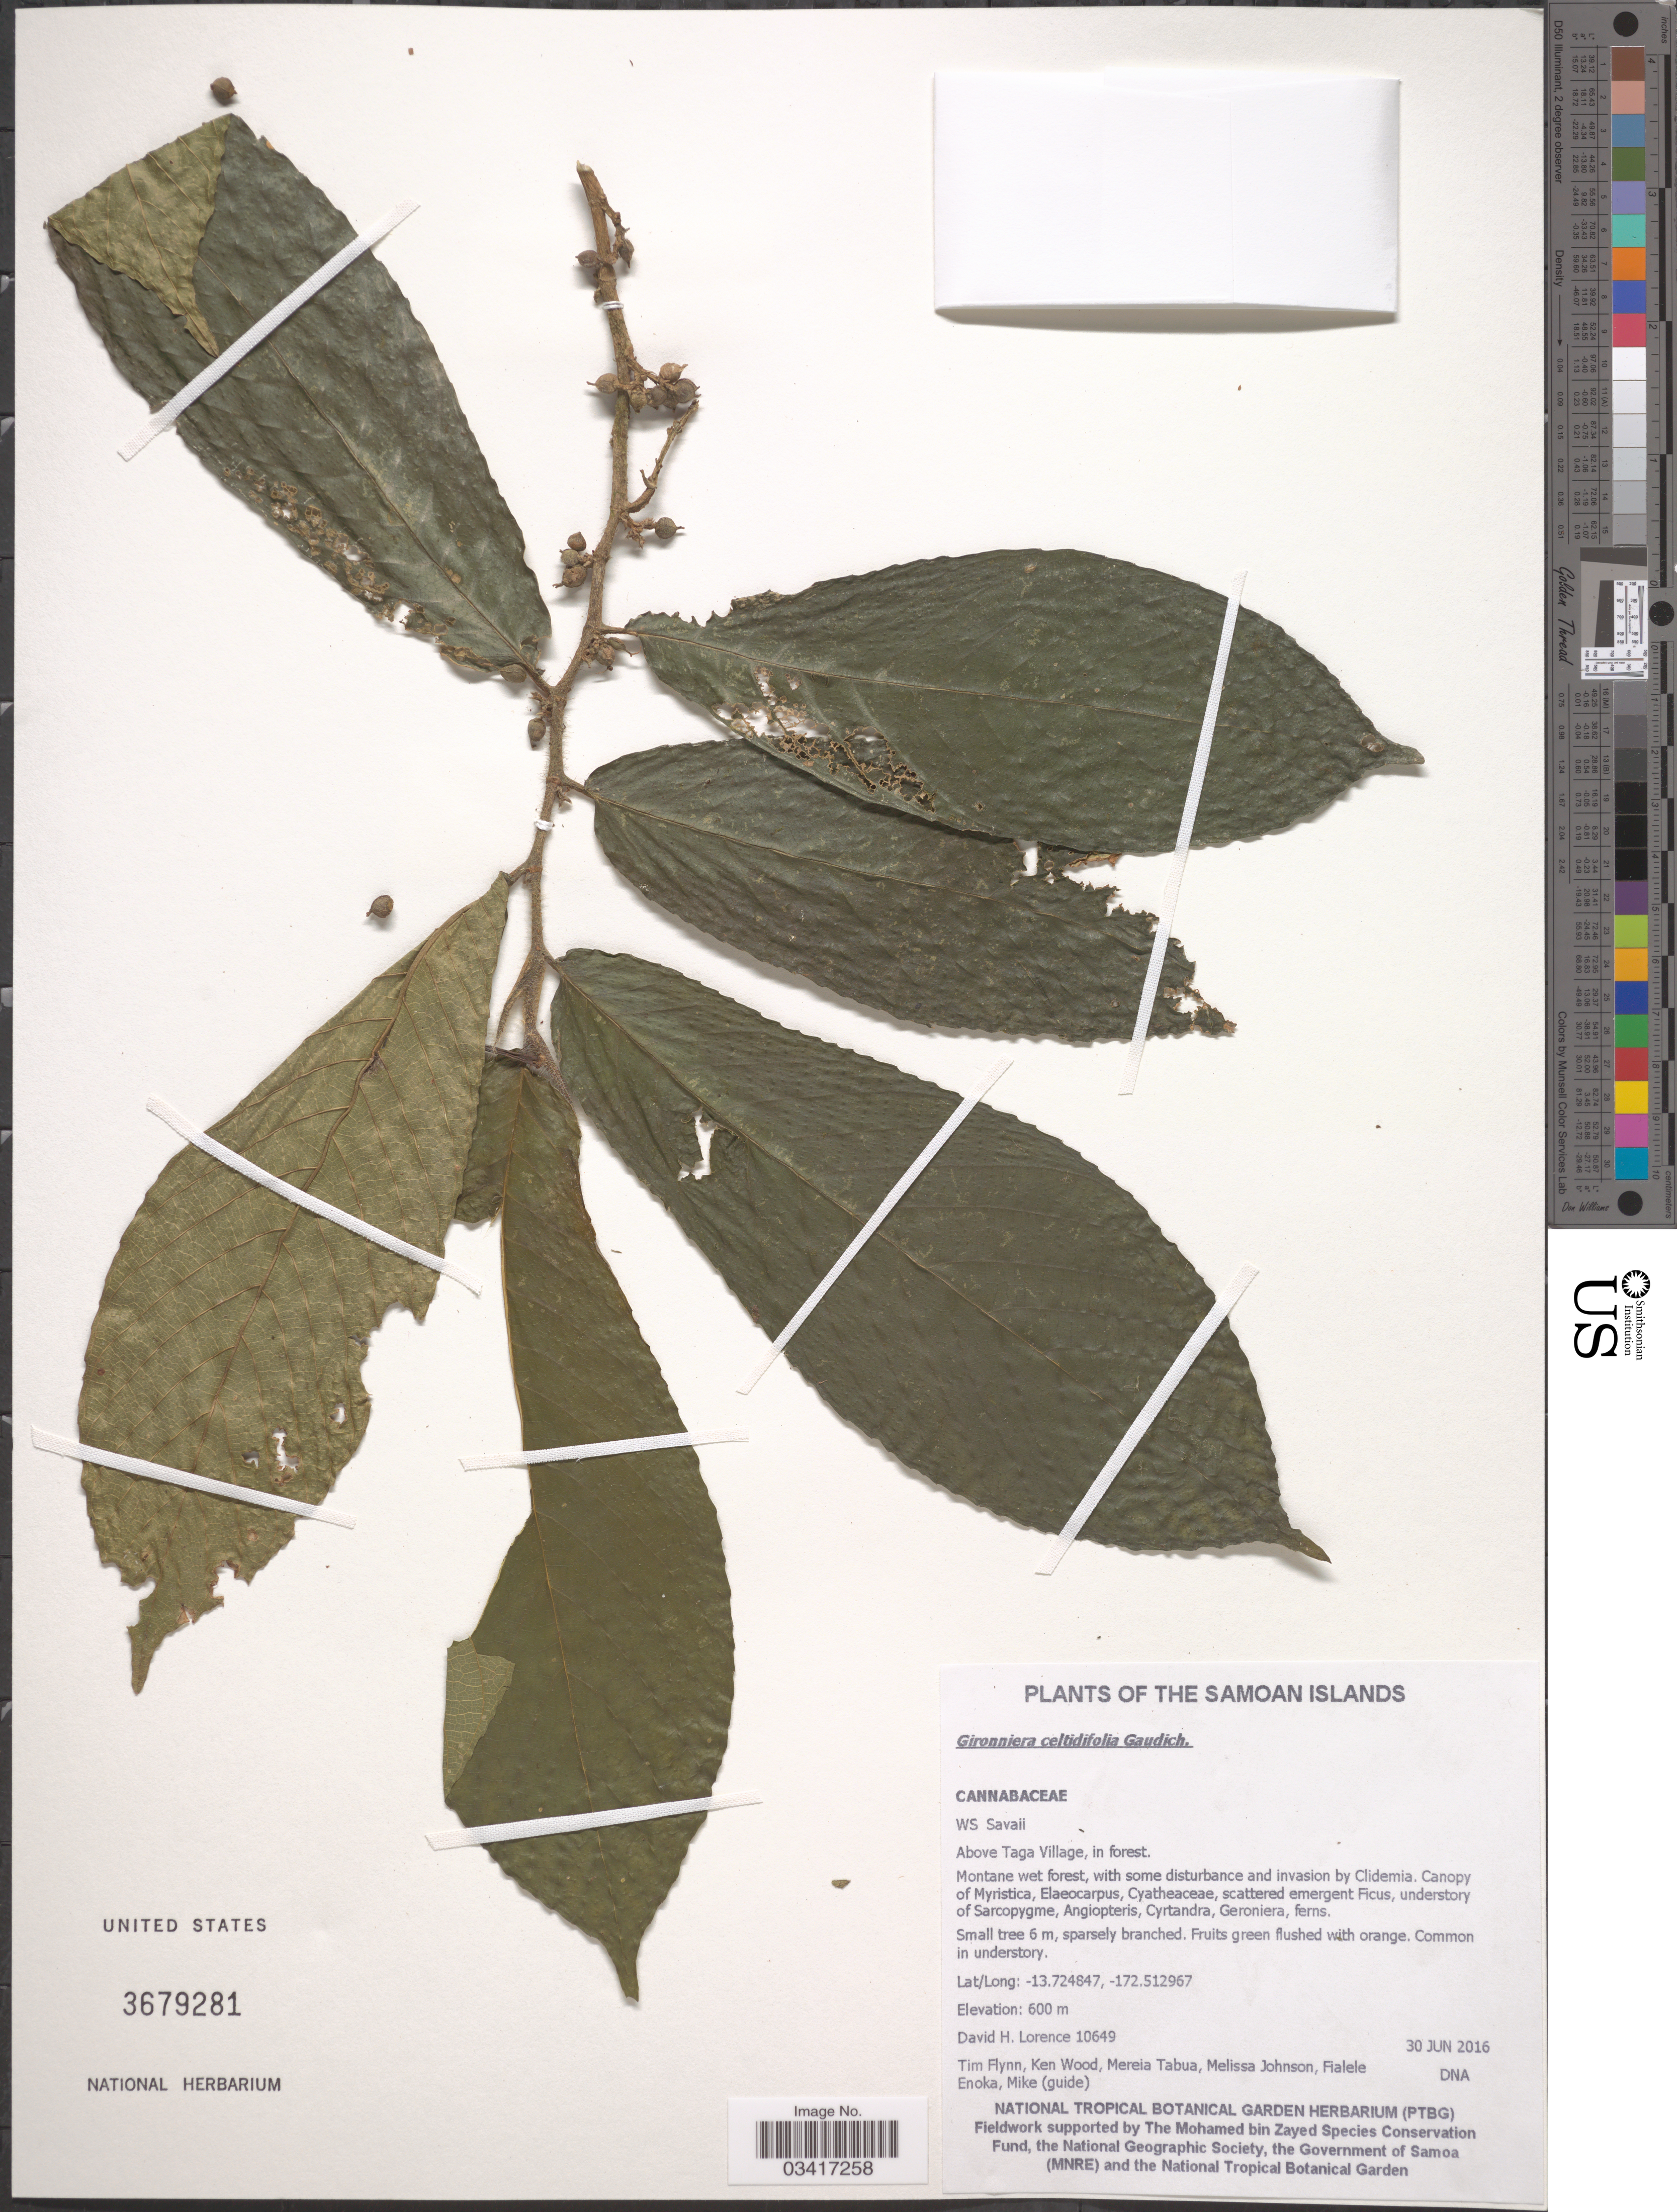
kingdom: Plantae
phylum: Tracheophyta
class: Magnoliopsida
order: Rosales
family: Cannabaceae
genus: Gironniera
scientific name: Gironniera celtidifolia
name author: Gaudich.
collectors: D. Lorence, T. Flynn, K. Wood, M. Tabua & et al.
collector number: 10649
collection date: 2016-06-30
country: Samoa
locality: The Samoan Islands. WS Savaii. Above Taga Village, in forest.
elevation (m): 600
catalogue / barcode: US 3679281